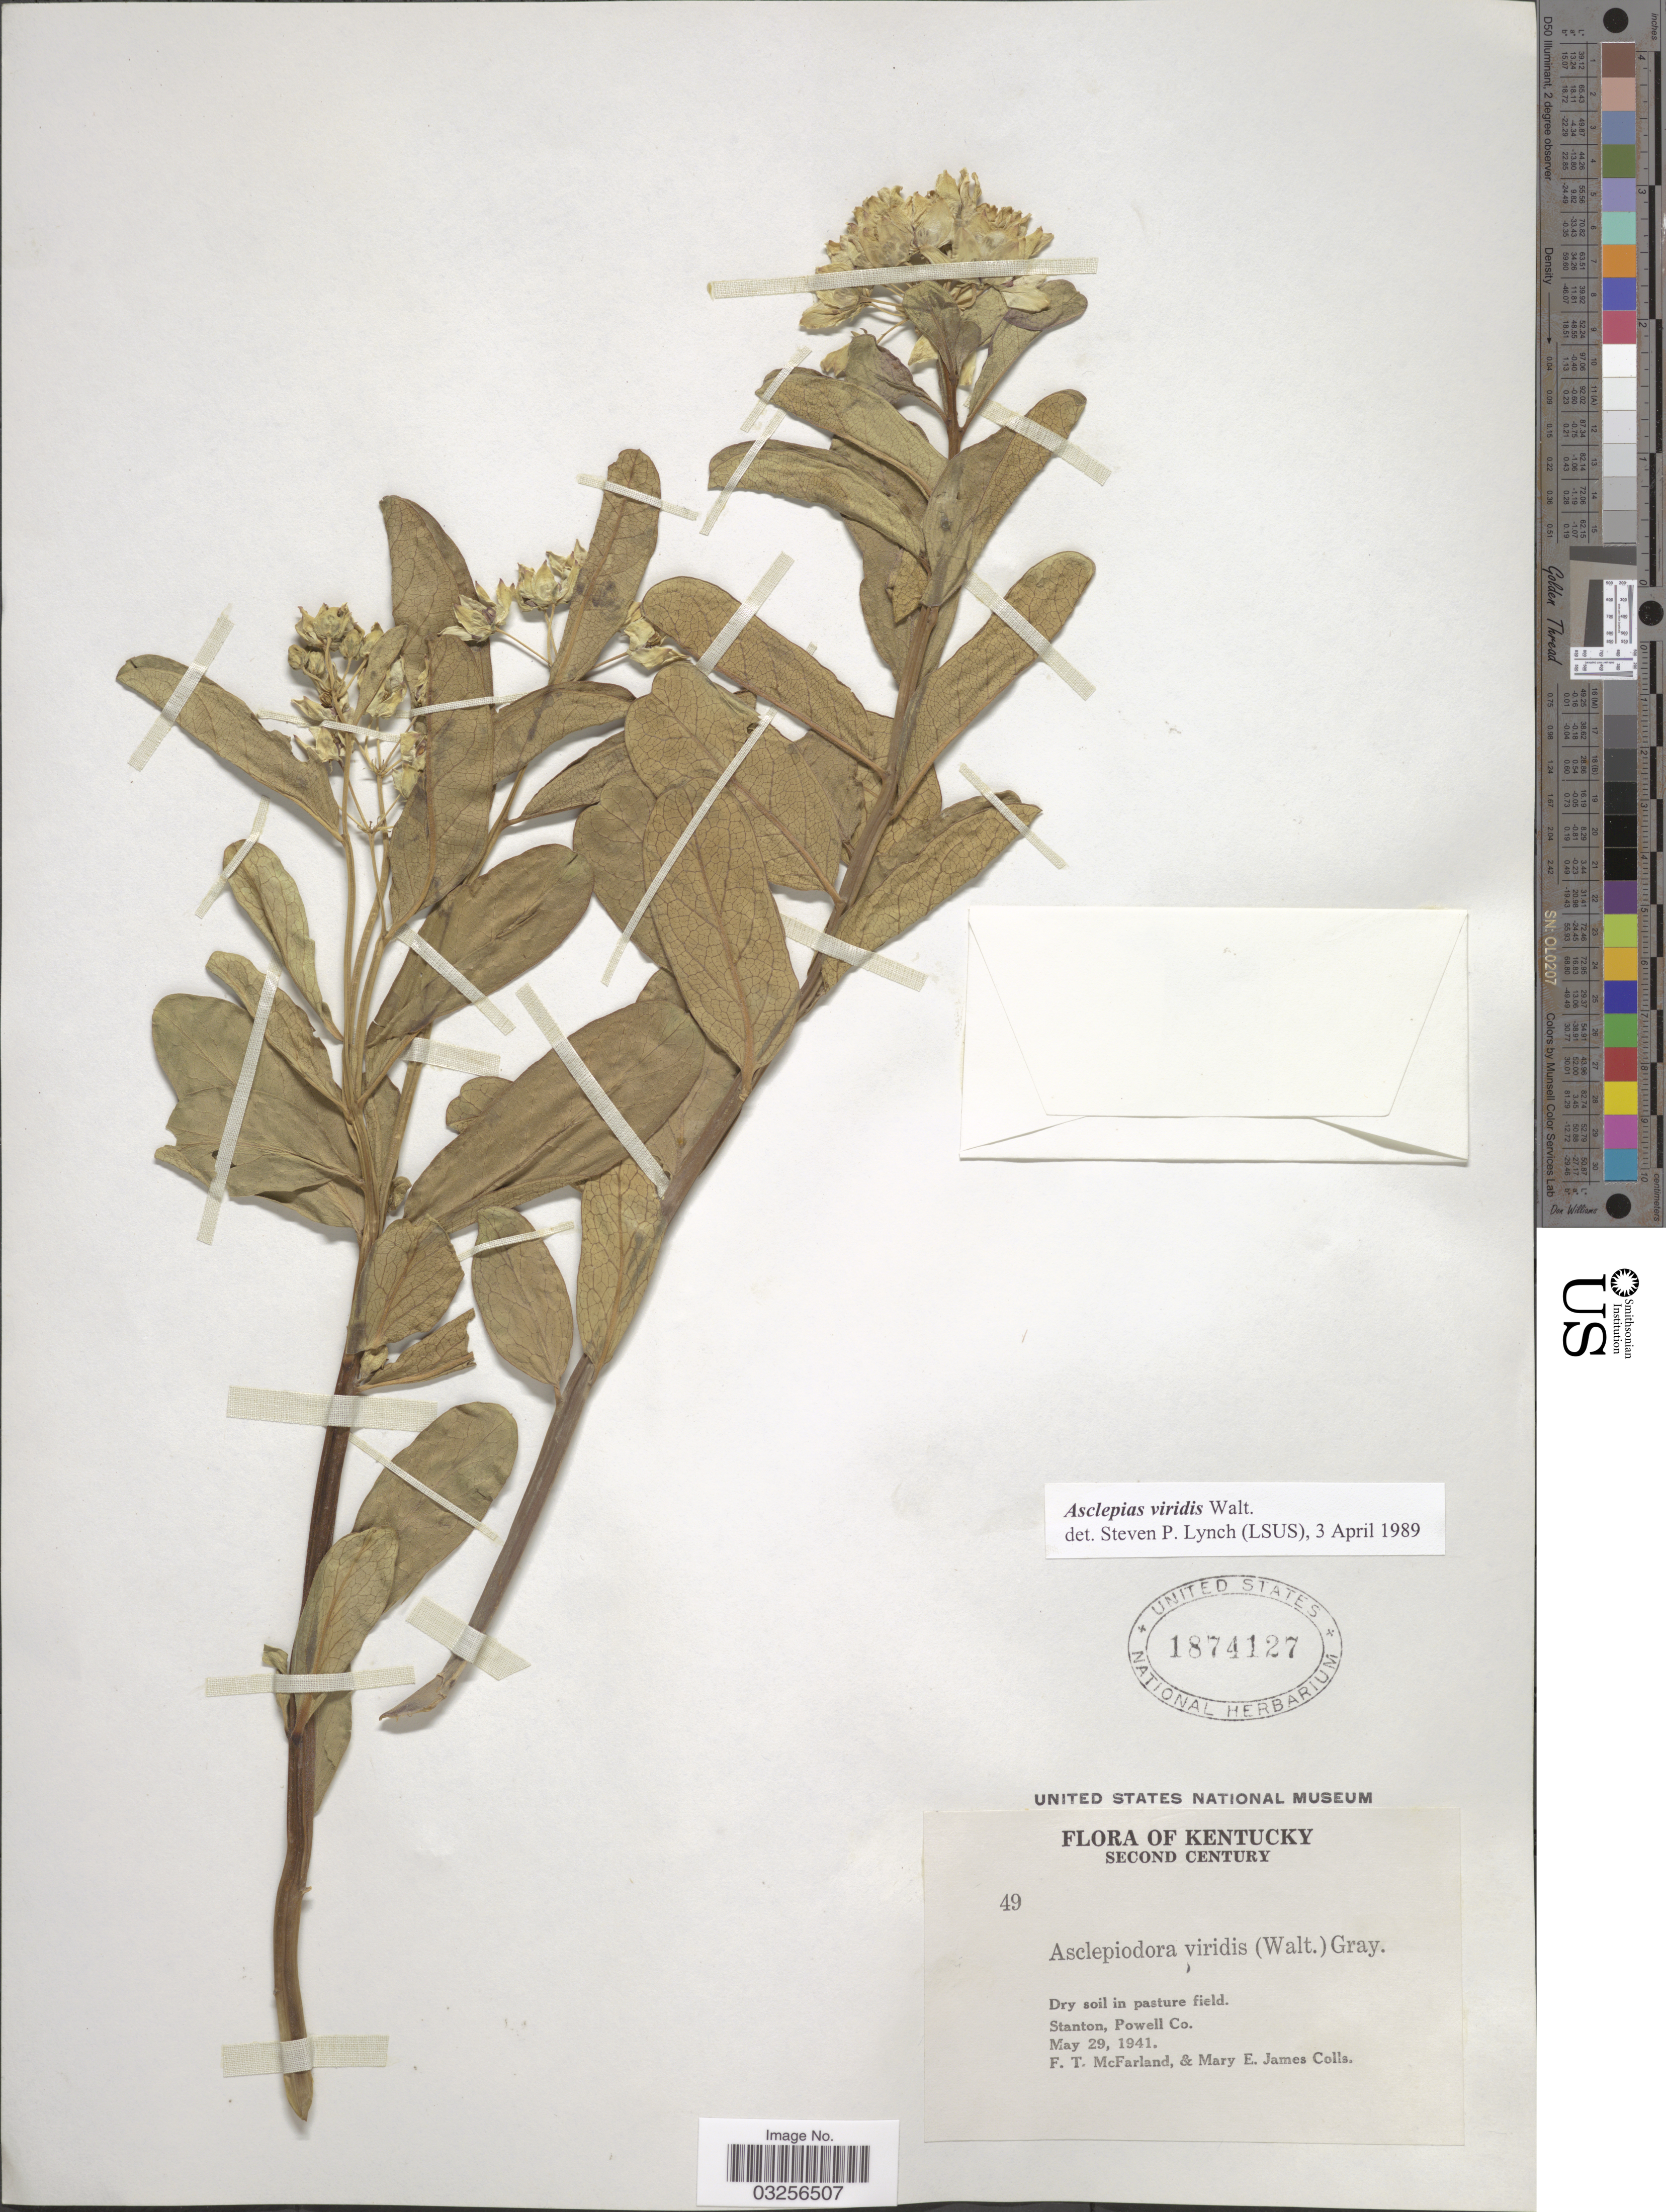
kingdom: Plantae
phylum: Tracheophyta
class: Magnoliopsida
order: Gentianales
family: Apocynaceae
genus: Asclepias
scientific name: Asclepias viridis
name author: Walter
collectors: F. McFarland & M. E.Colls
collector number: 49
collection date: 1941-05-29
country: United States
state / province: Kentucky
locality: Second Century. Santon, Powell Co.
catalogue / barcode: US 1874127